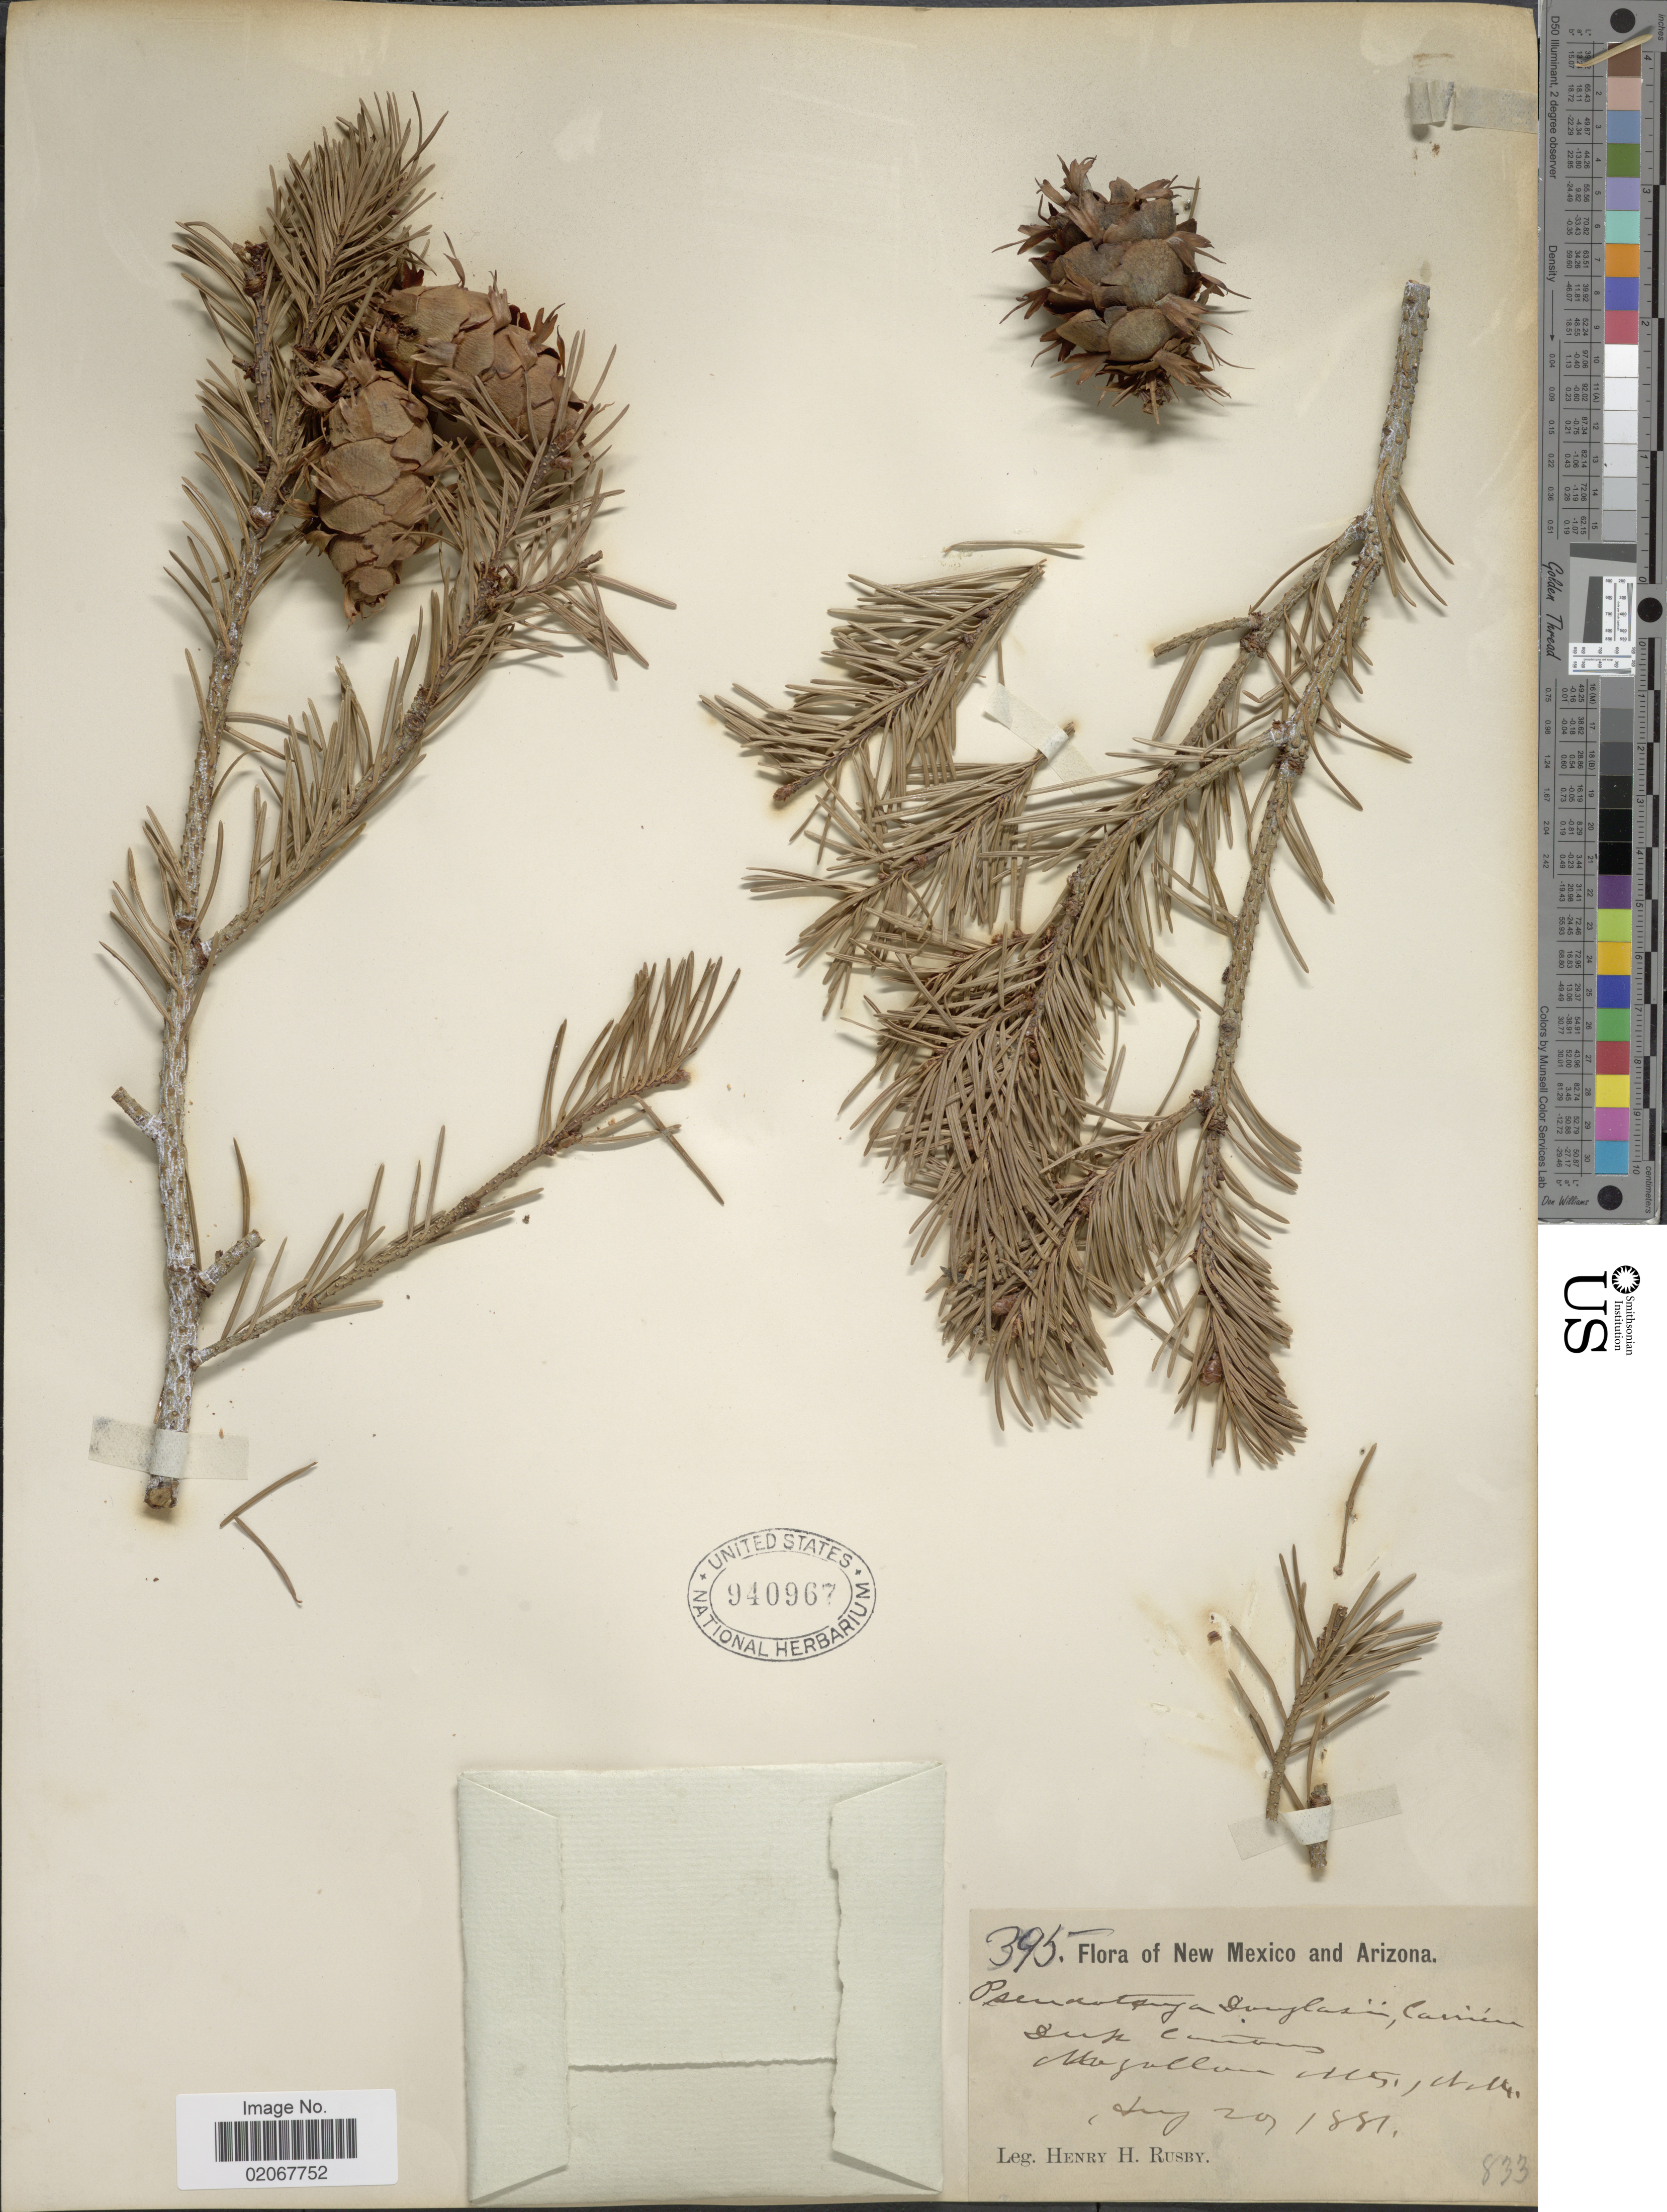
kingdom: Plantae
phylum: Tracheophyta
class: Pinopsida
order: Pinales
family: Pinaceae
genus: Pseudotsuga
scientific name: Pseudotsuga menziesii var. glauca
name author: (Beissn.) Franco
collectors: H. H. Rusby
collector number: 395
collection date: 1881-08-29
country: United States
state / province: New Mexico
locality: Mogollon Mts.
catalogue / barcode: US 940967